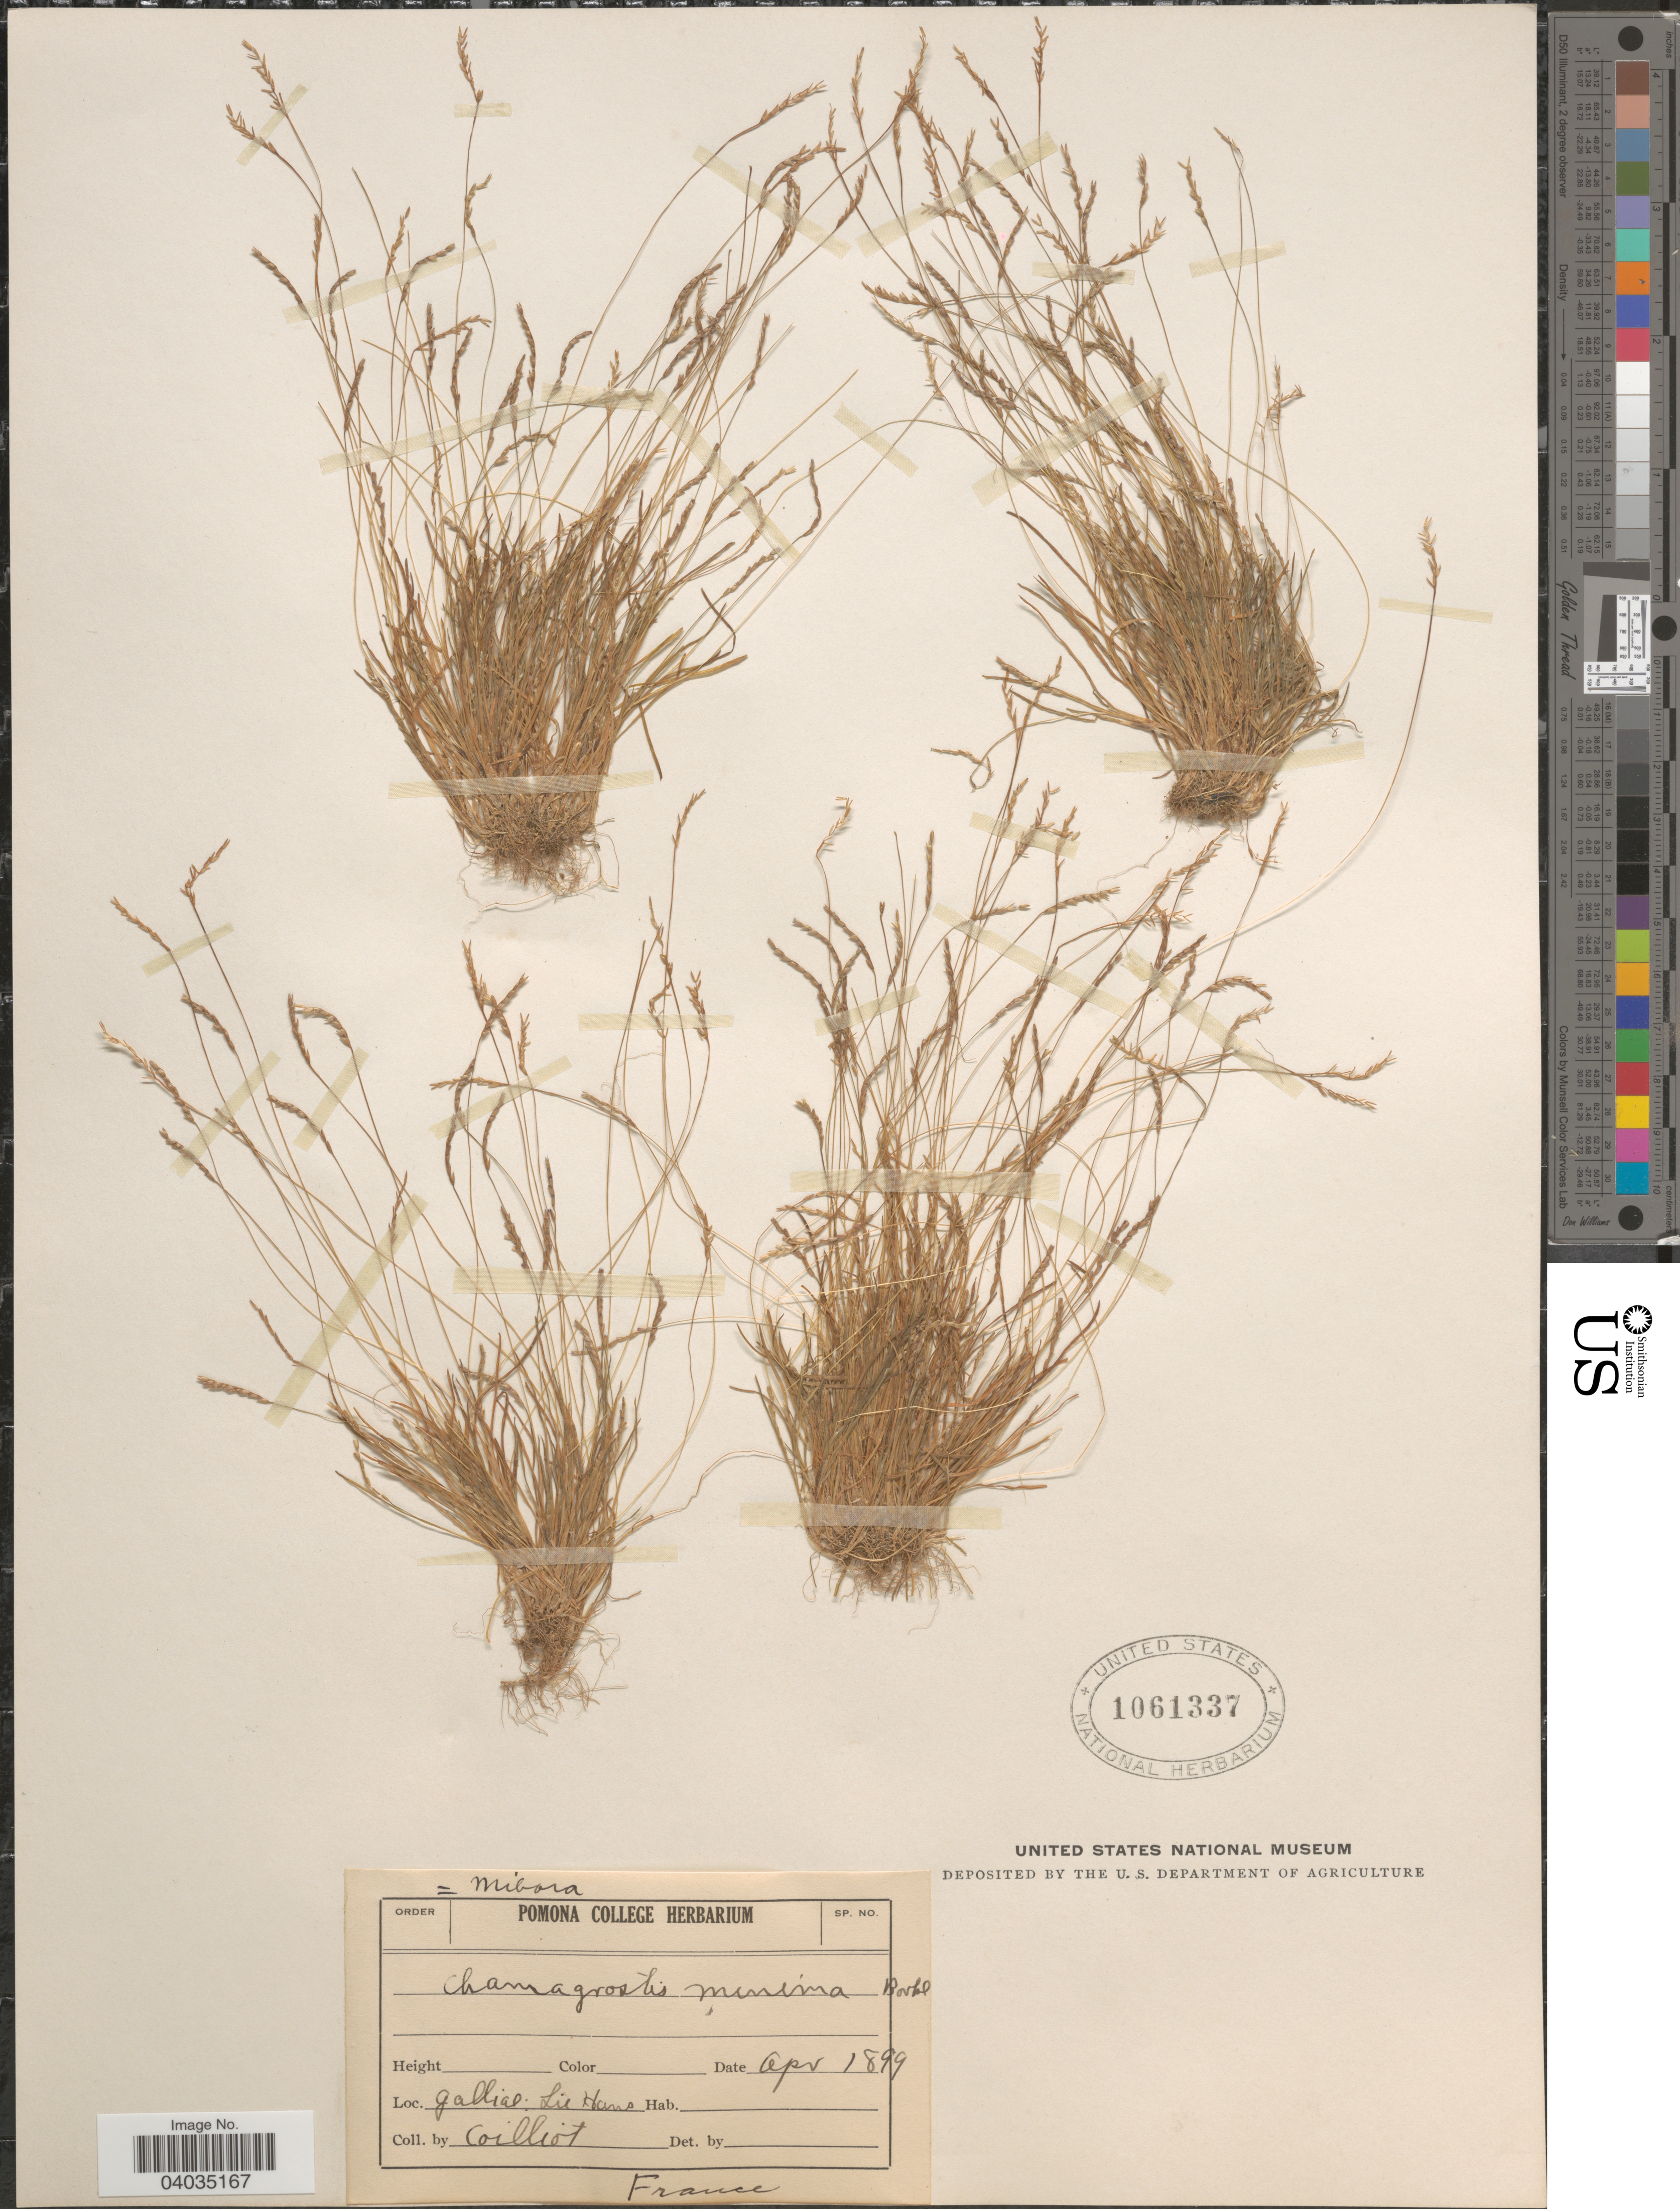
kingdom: Plantae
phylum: Tracheophyta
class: Liliopsida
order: Poales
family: Poaceae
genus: Mibora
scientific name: Mibora minima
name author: (L.) Desv.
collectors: Coilliot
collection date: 1899-04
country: France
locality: Galliae: Lie Haus.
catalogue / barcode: US 1061337